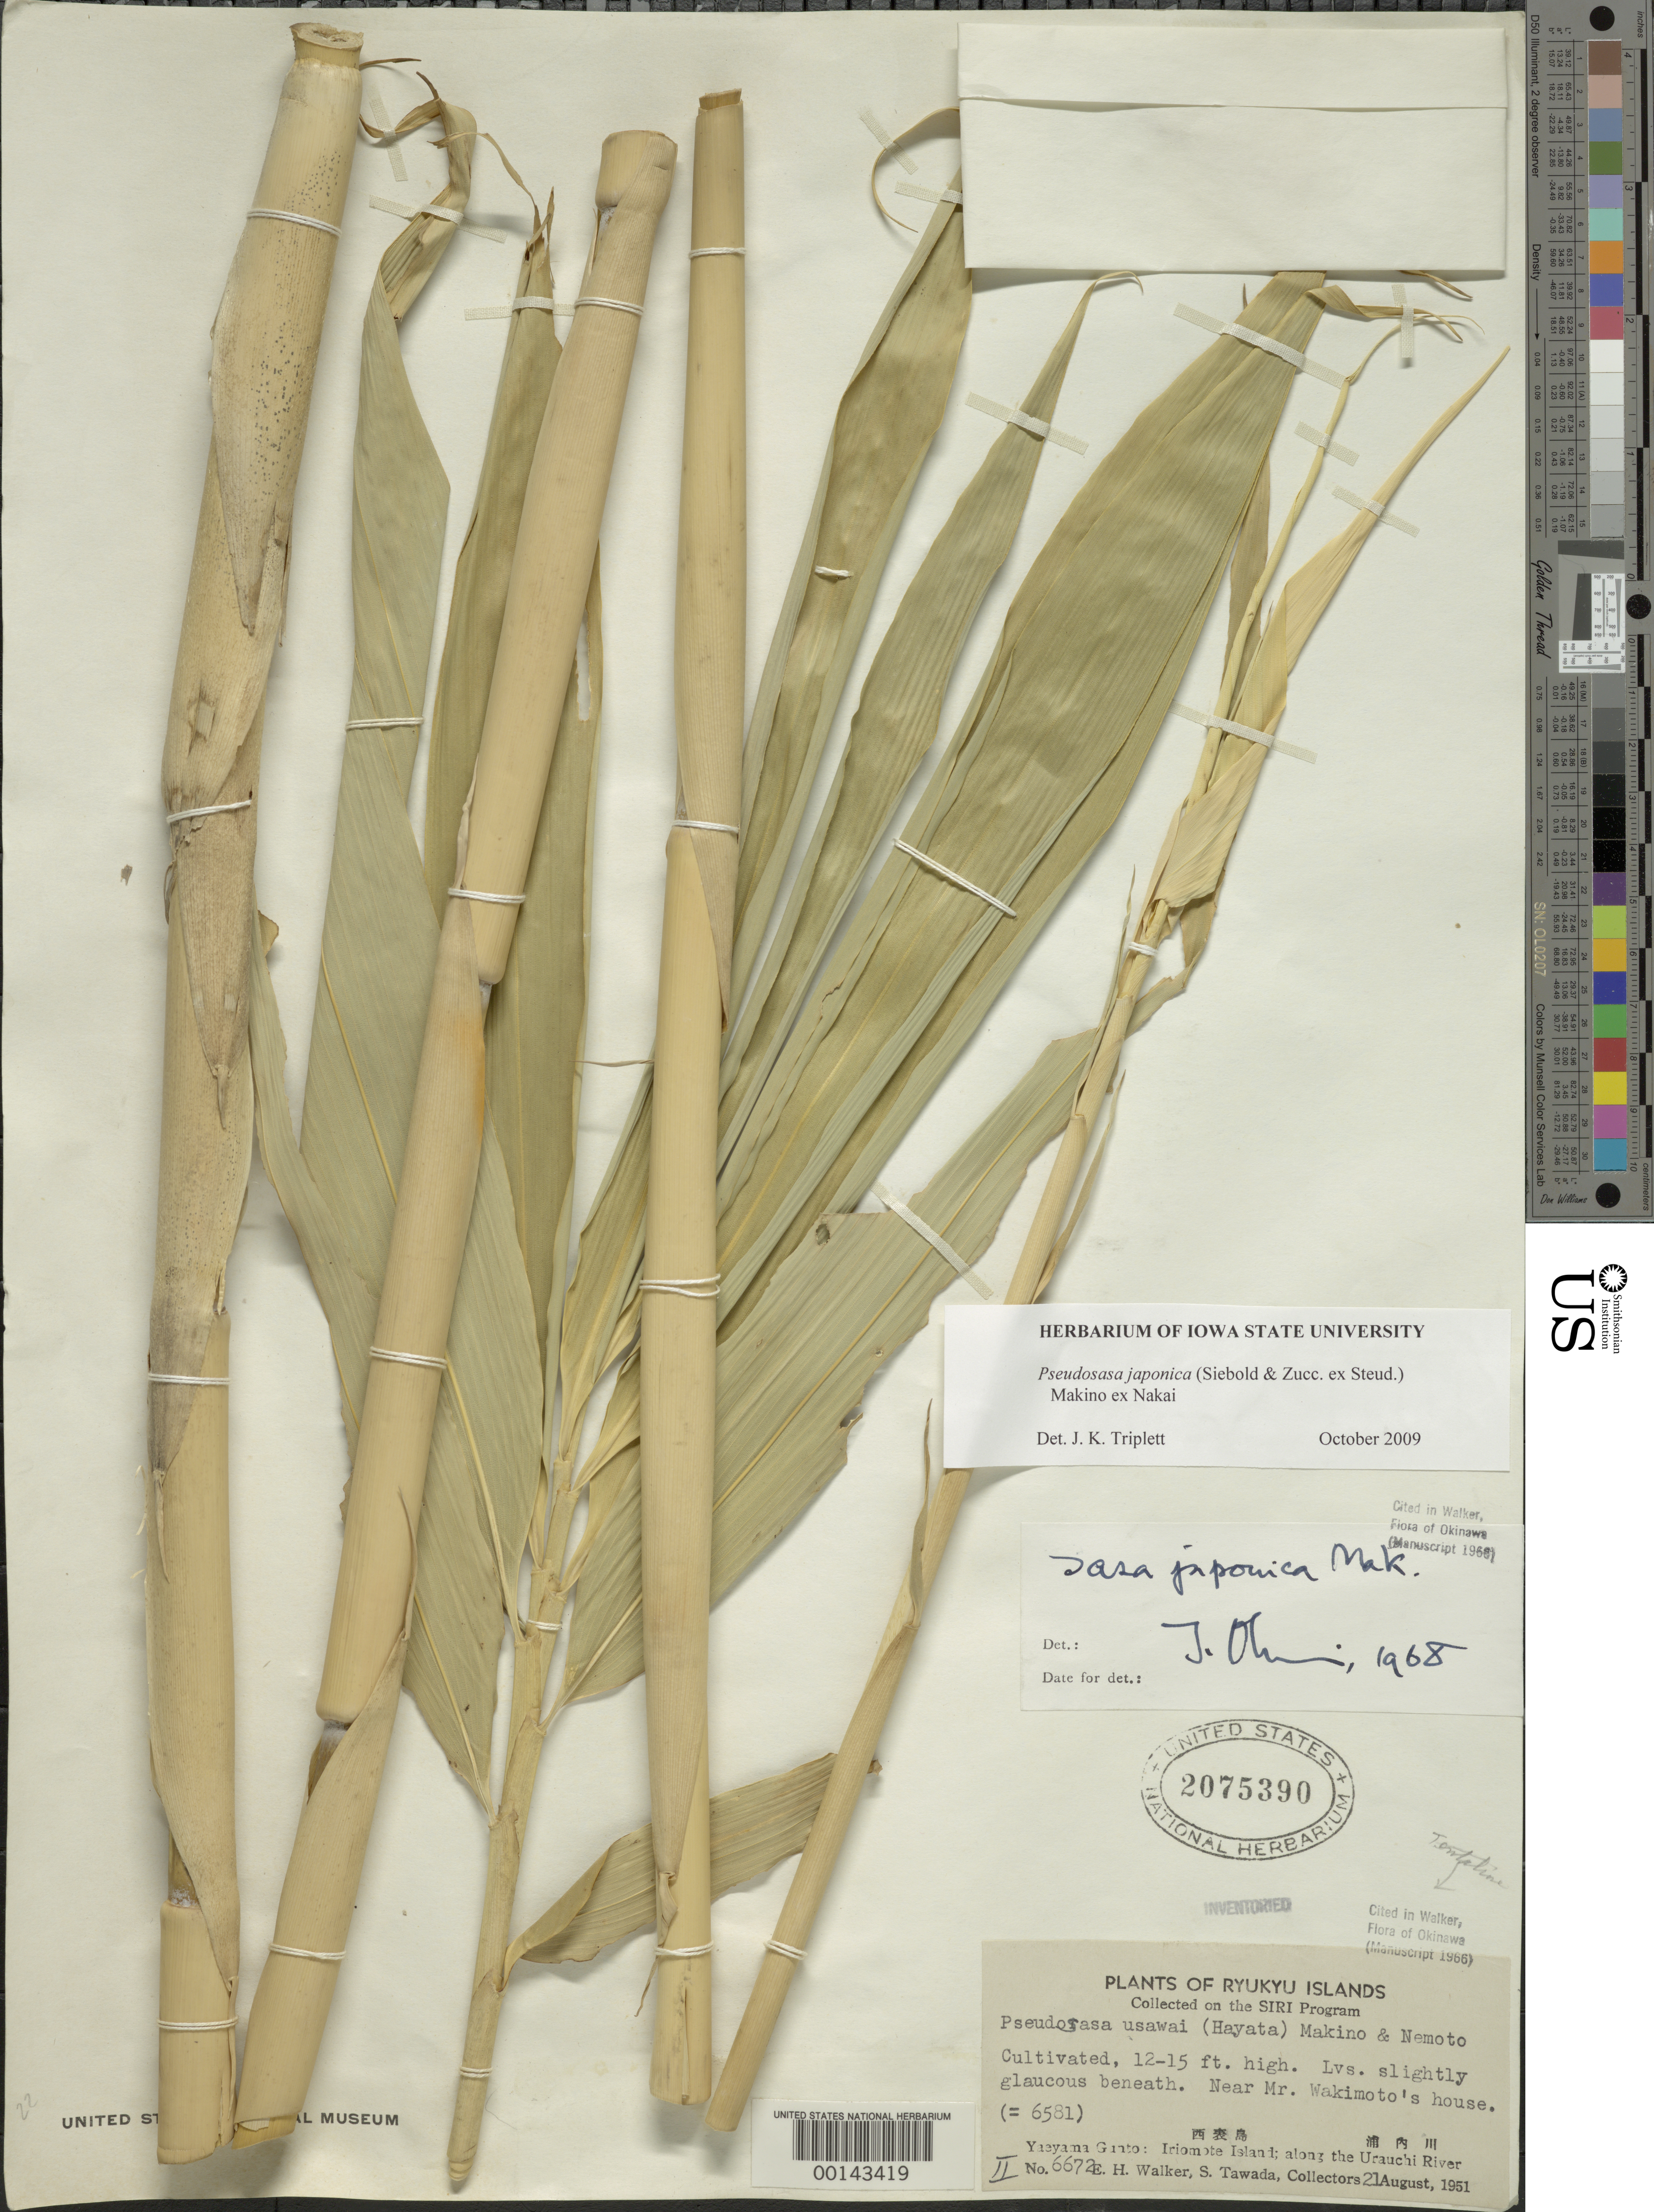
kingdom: Plantae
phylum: Tracheophyta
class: Liliopsida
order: Poales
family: Poaceae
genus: Pseudosasa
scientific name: Pseudosasa japonica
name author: (Siebold & Zucc. ex Steud.) Makino ex Nakai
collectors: E. H. Walker & S. Tawada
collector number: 6672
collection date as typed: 21 Aug 1951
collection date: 1951-08-21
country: Japan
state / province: Okinawa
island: Iriomote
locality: Near Mr Wakimoto's house, Yaeyama Cunto, along the Urauchi River.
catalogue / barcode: US 2075390